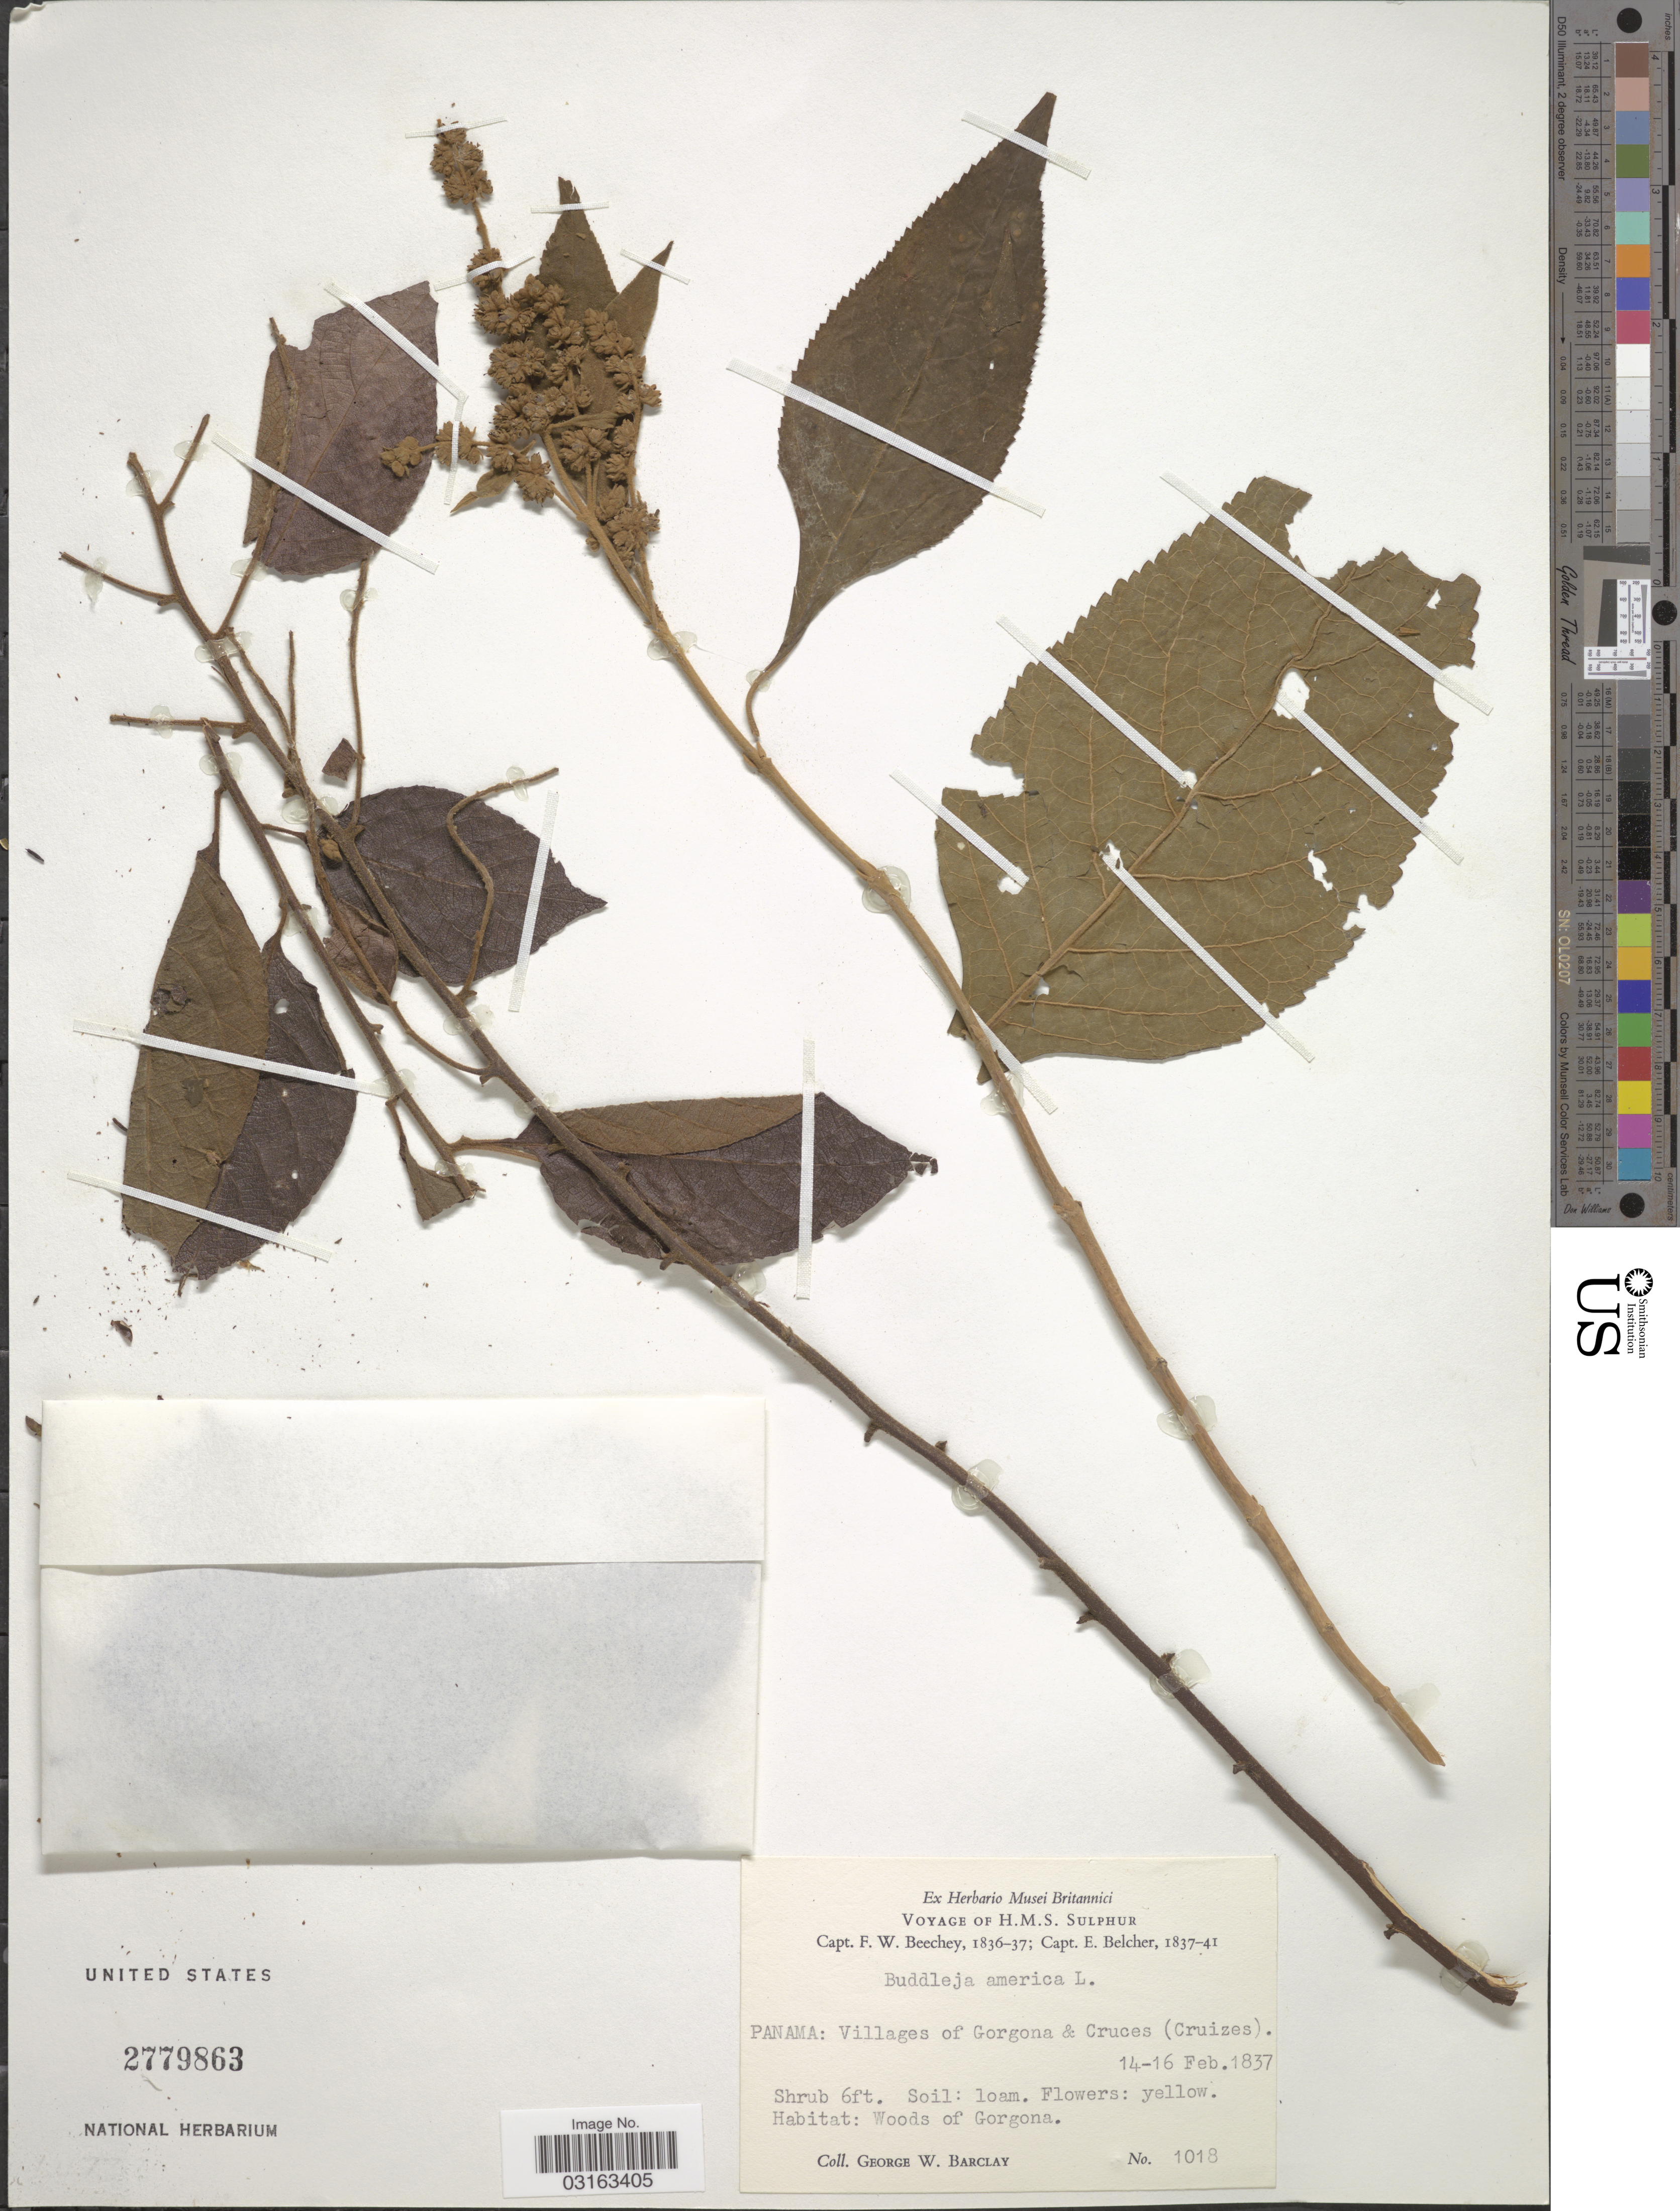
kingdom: Plantae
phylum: Tracheophyta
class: Magnoliopsida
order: Lamiales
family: Scrophulariaceae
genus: Buddleja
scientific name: Buddleja americana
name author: L.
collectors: G. W. Barclay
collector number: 1018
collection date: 1837-02-14/1837-02-16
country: Panama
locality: Villages of Gorgona & Cruces (Cruizes). Woods of Gorgona.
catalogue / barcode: US 2779863